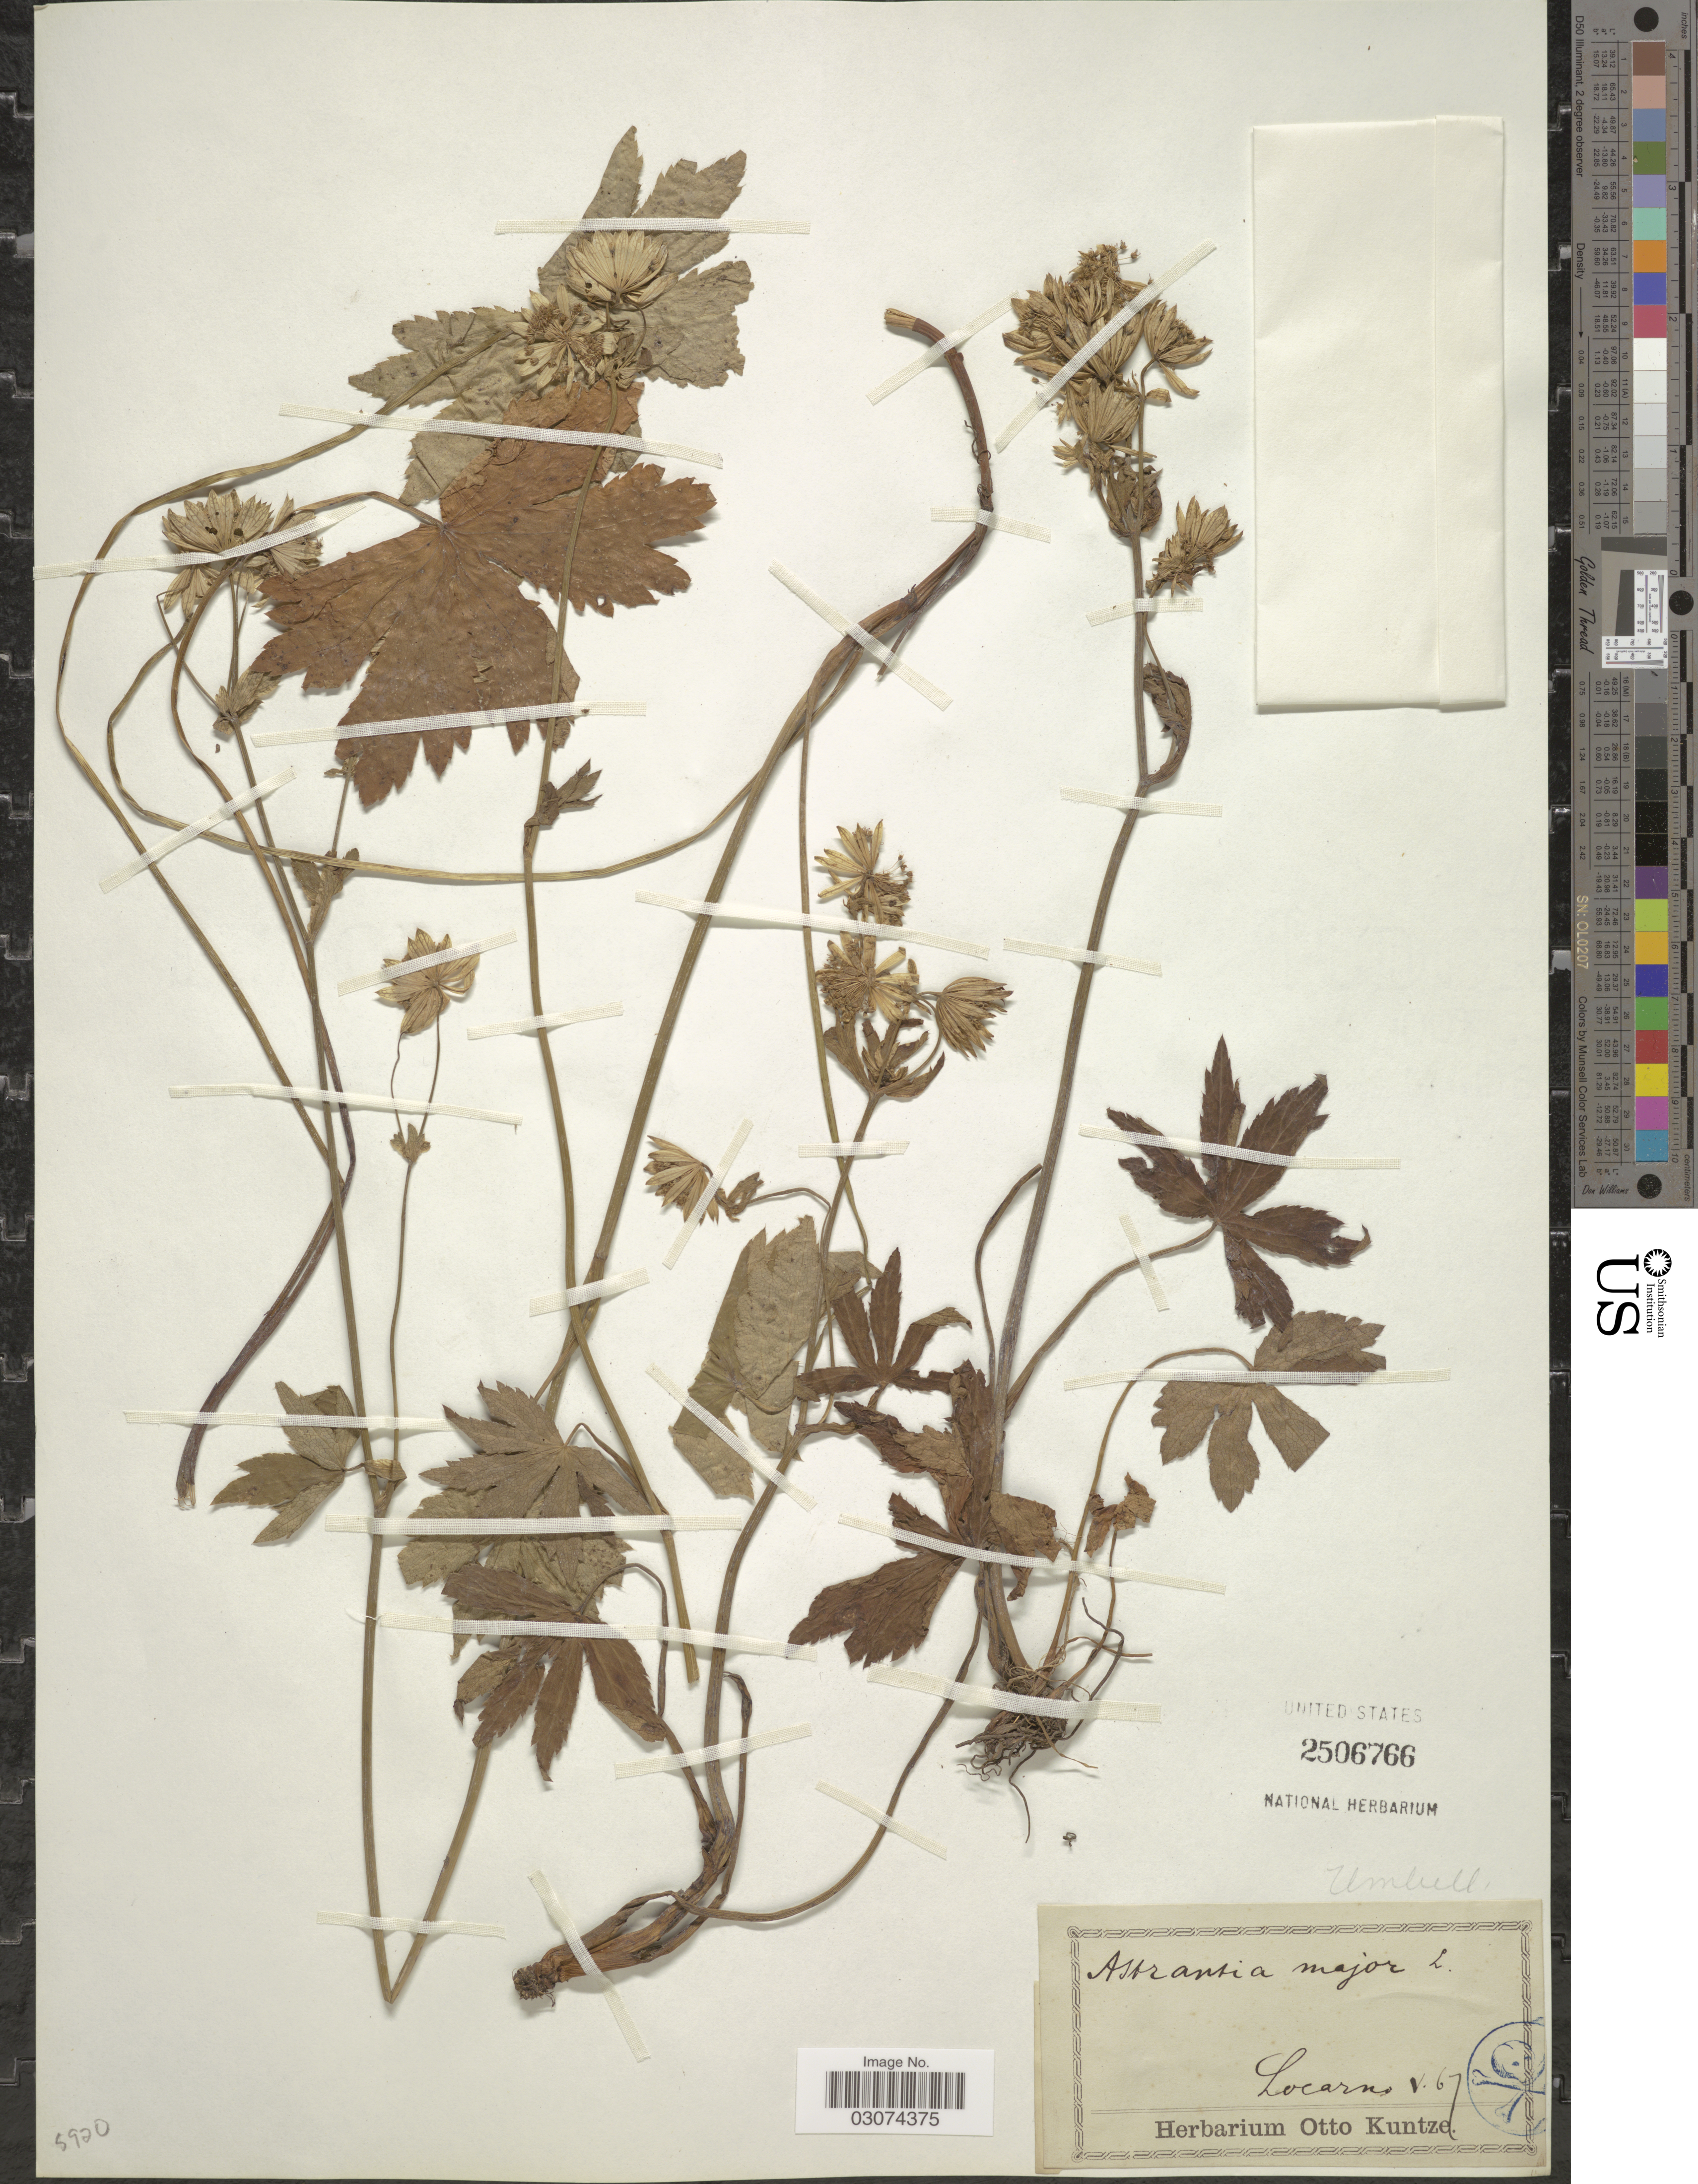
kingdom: Plantae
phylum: Tracheophyta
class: Magnoliopsida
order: Apiales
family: Apiaceae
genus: Astrantia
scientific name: Astrantia major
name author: L.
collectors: ex herb. Otto Kuntze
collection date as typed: Transcribed d/m/y: /5/67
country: Switzerland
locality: Locarno.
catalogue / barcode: US 2506766